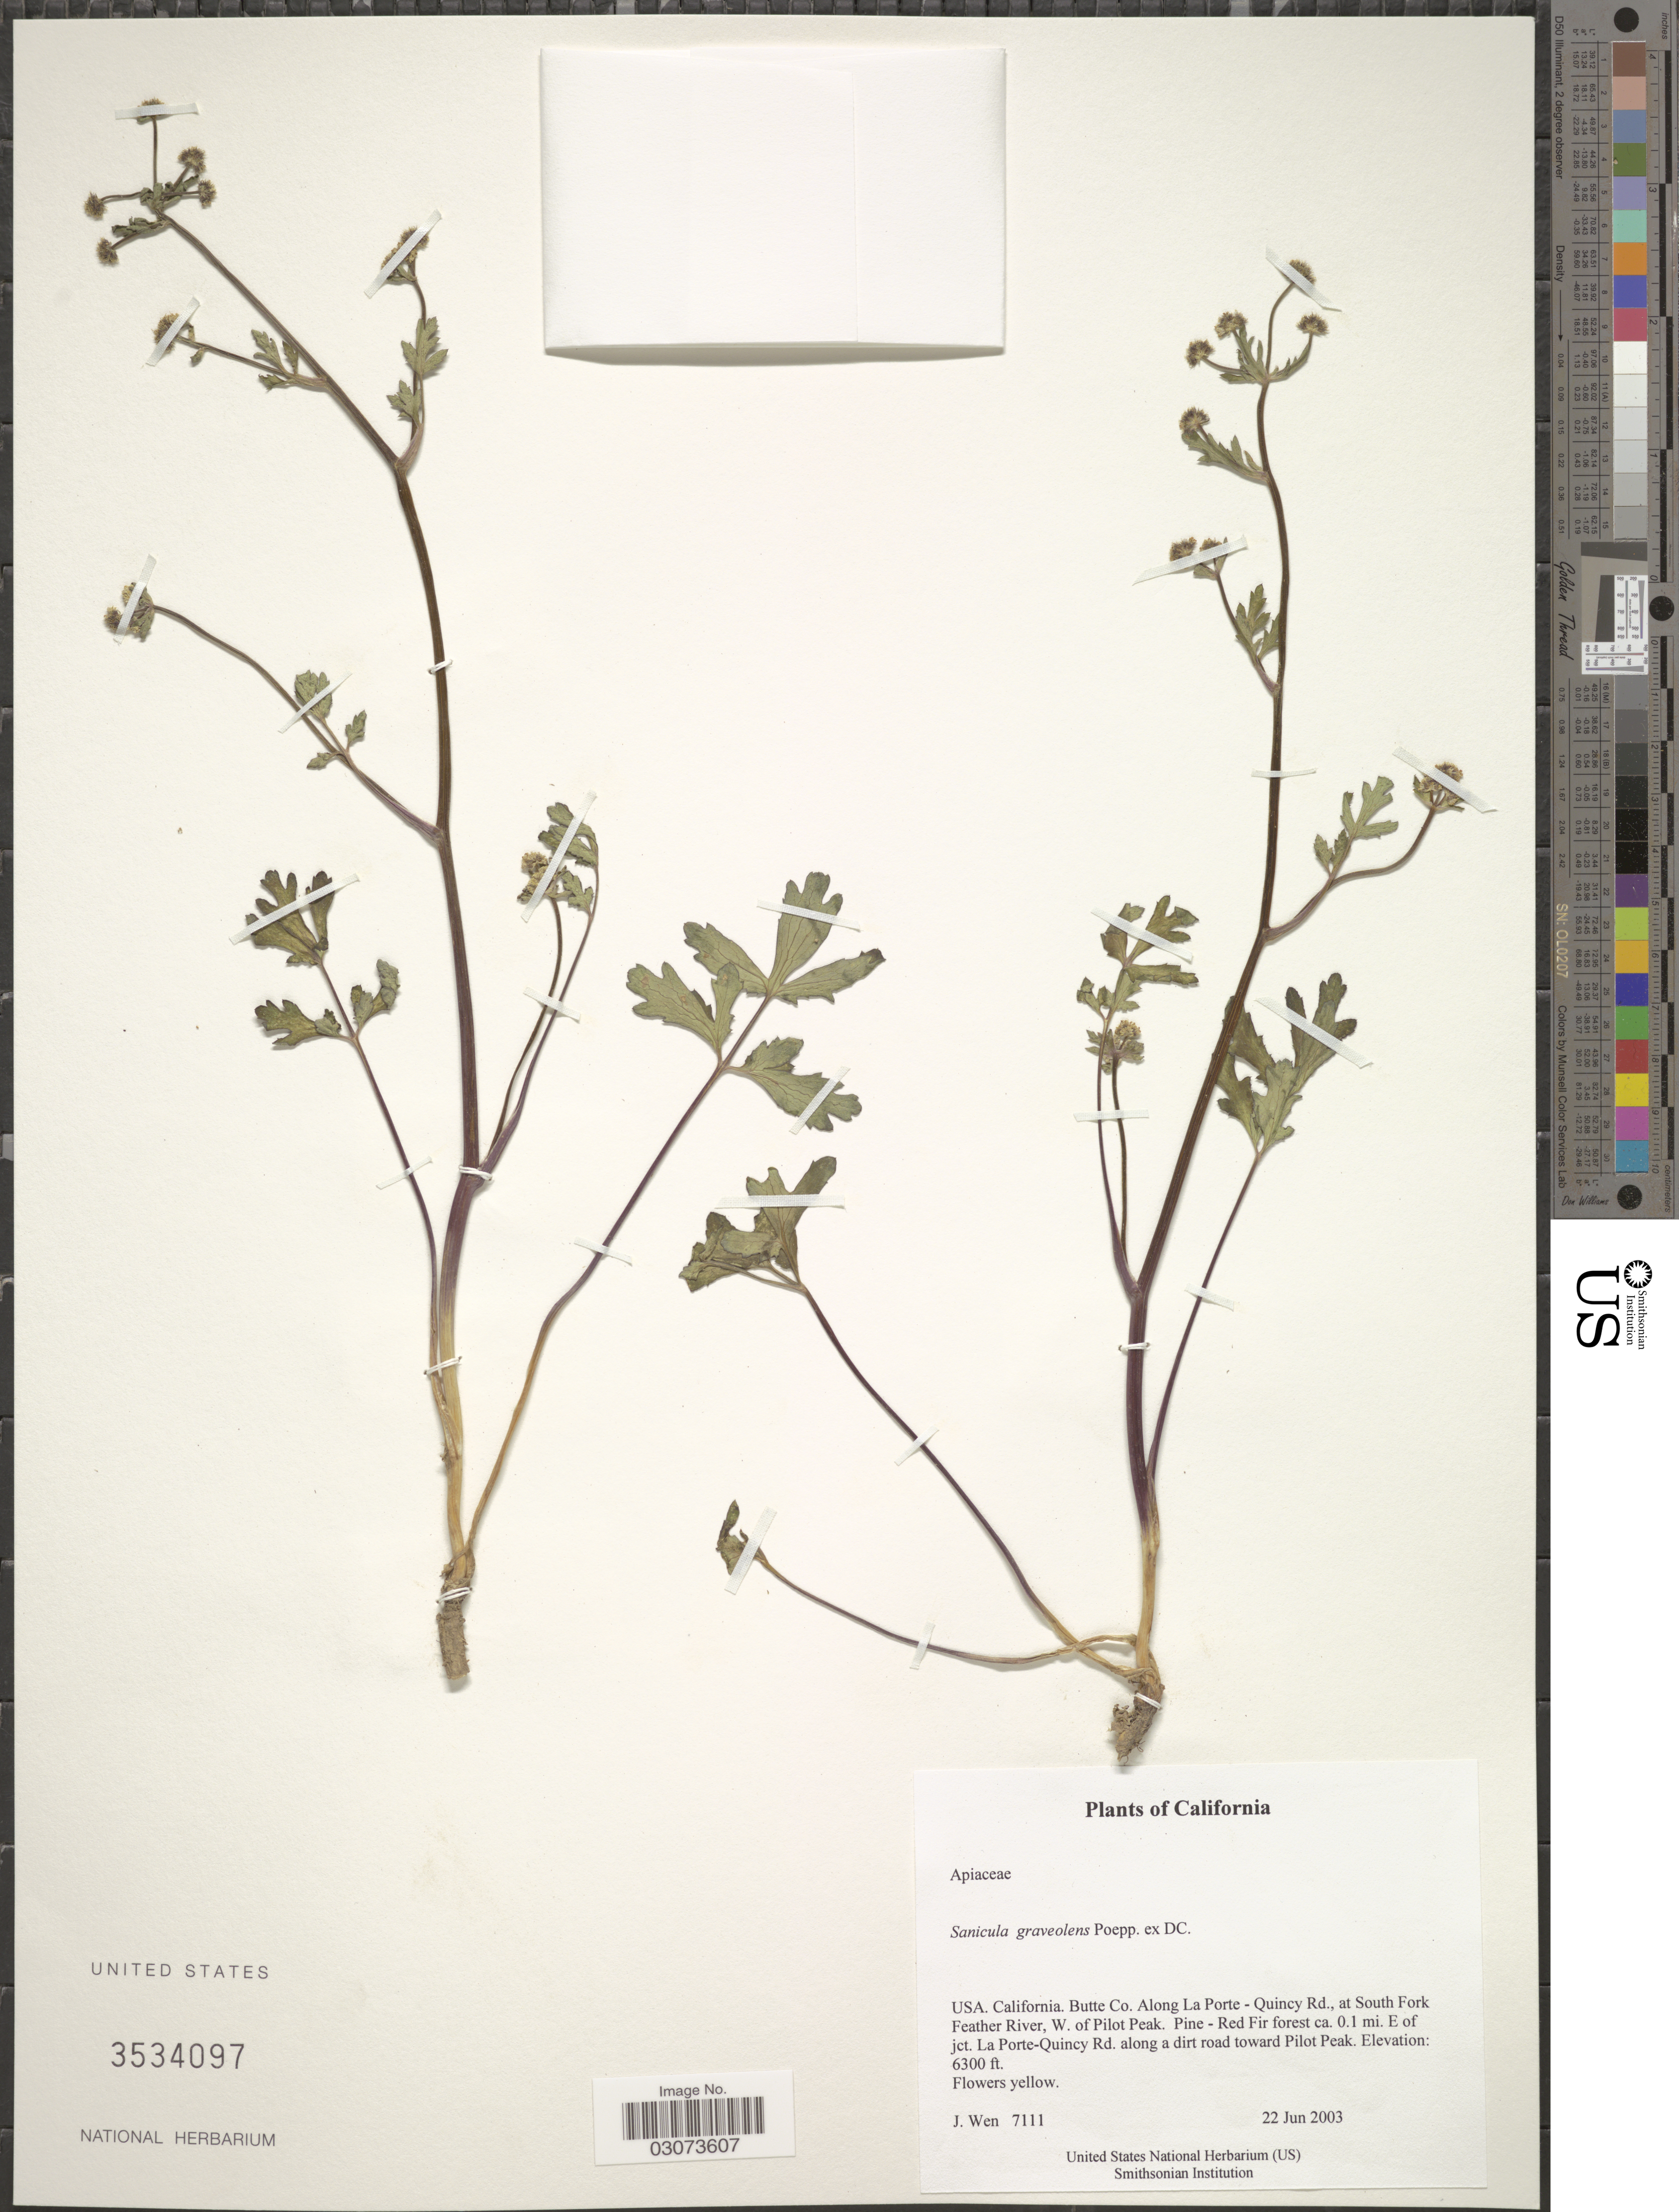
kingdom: Plantae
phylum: Tracheophyta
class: Magnoliopsida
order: Apiales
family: Apiaceae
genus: Sanicula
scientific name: Sanicula graveolens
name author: Poepp. ex DC.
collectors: J. Wen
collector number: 7111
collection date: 2003-06-22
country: United States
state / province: California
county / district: Butte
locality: Butte Co. Along La Porte - Quincy Rd., at South Fork Feather River, W. of Pilot Peak. Pine - Red Fir forest ca. 0.1 mi E of jct. La Porte-Quincy Rd. along a dirt road toward Pilot Peak.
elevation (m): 1920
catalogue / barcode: US 3534097